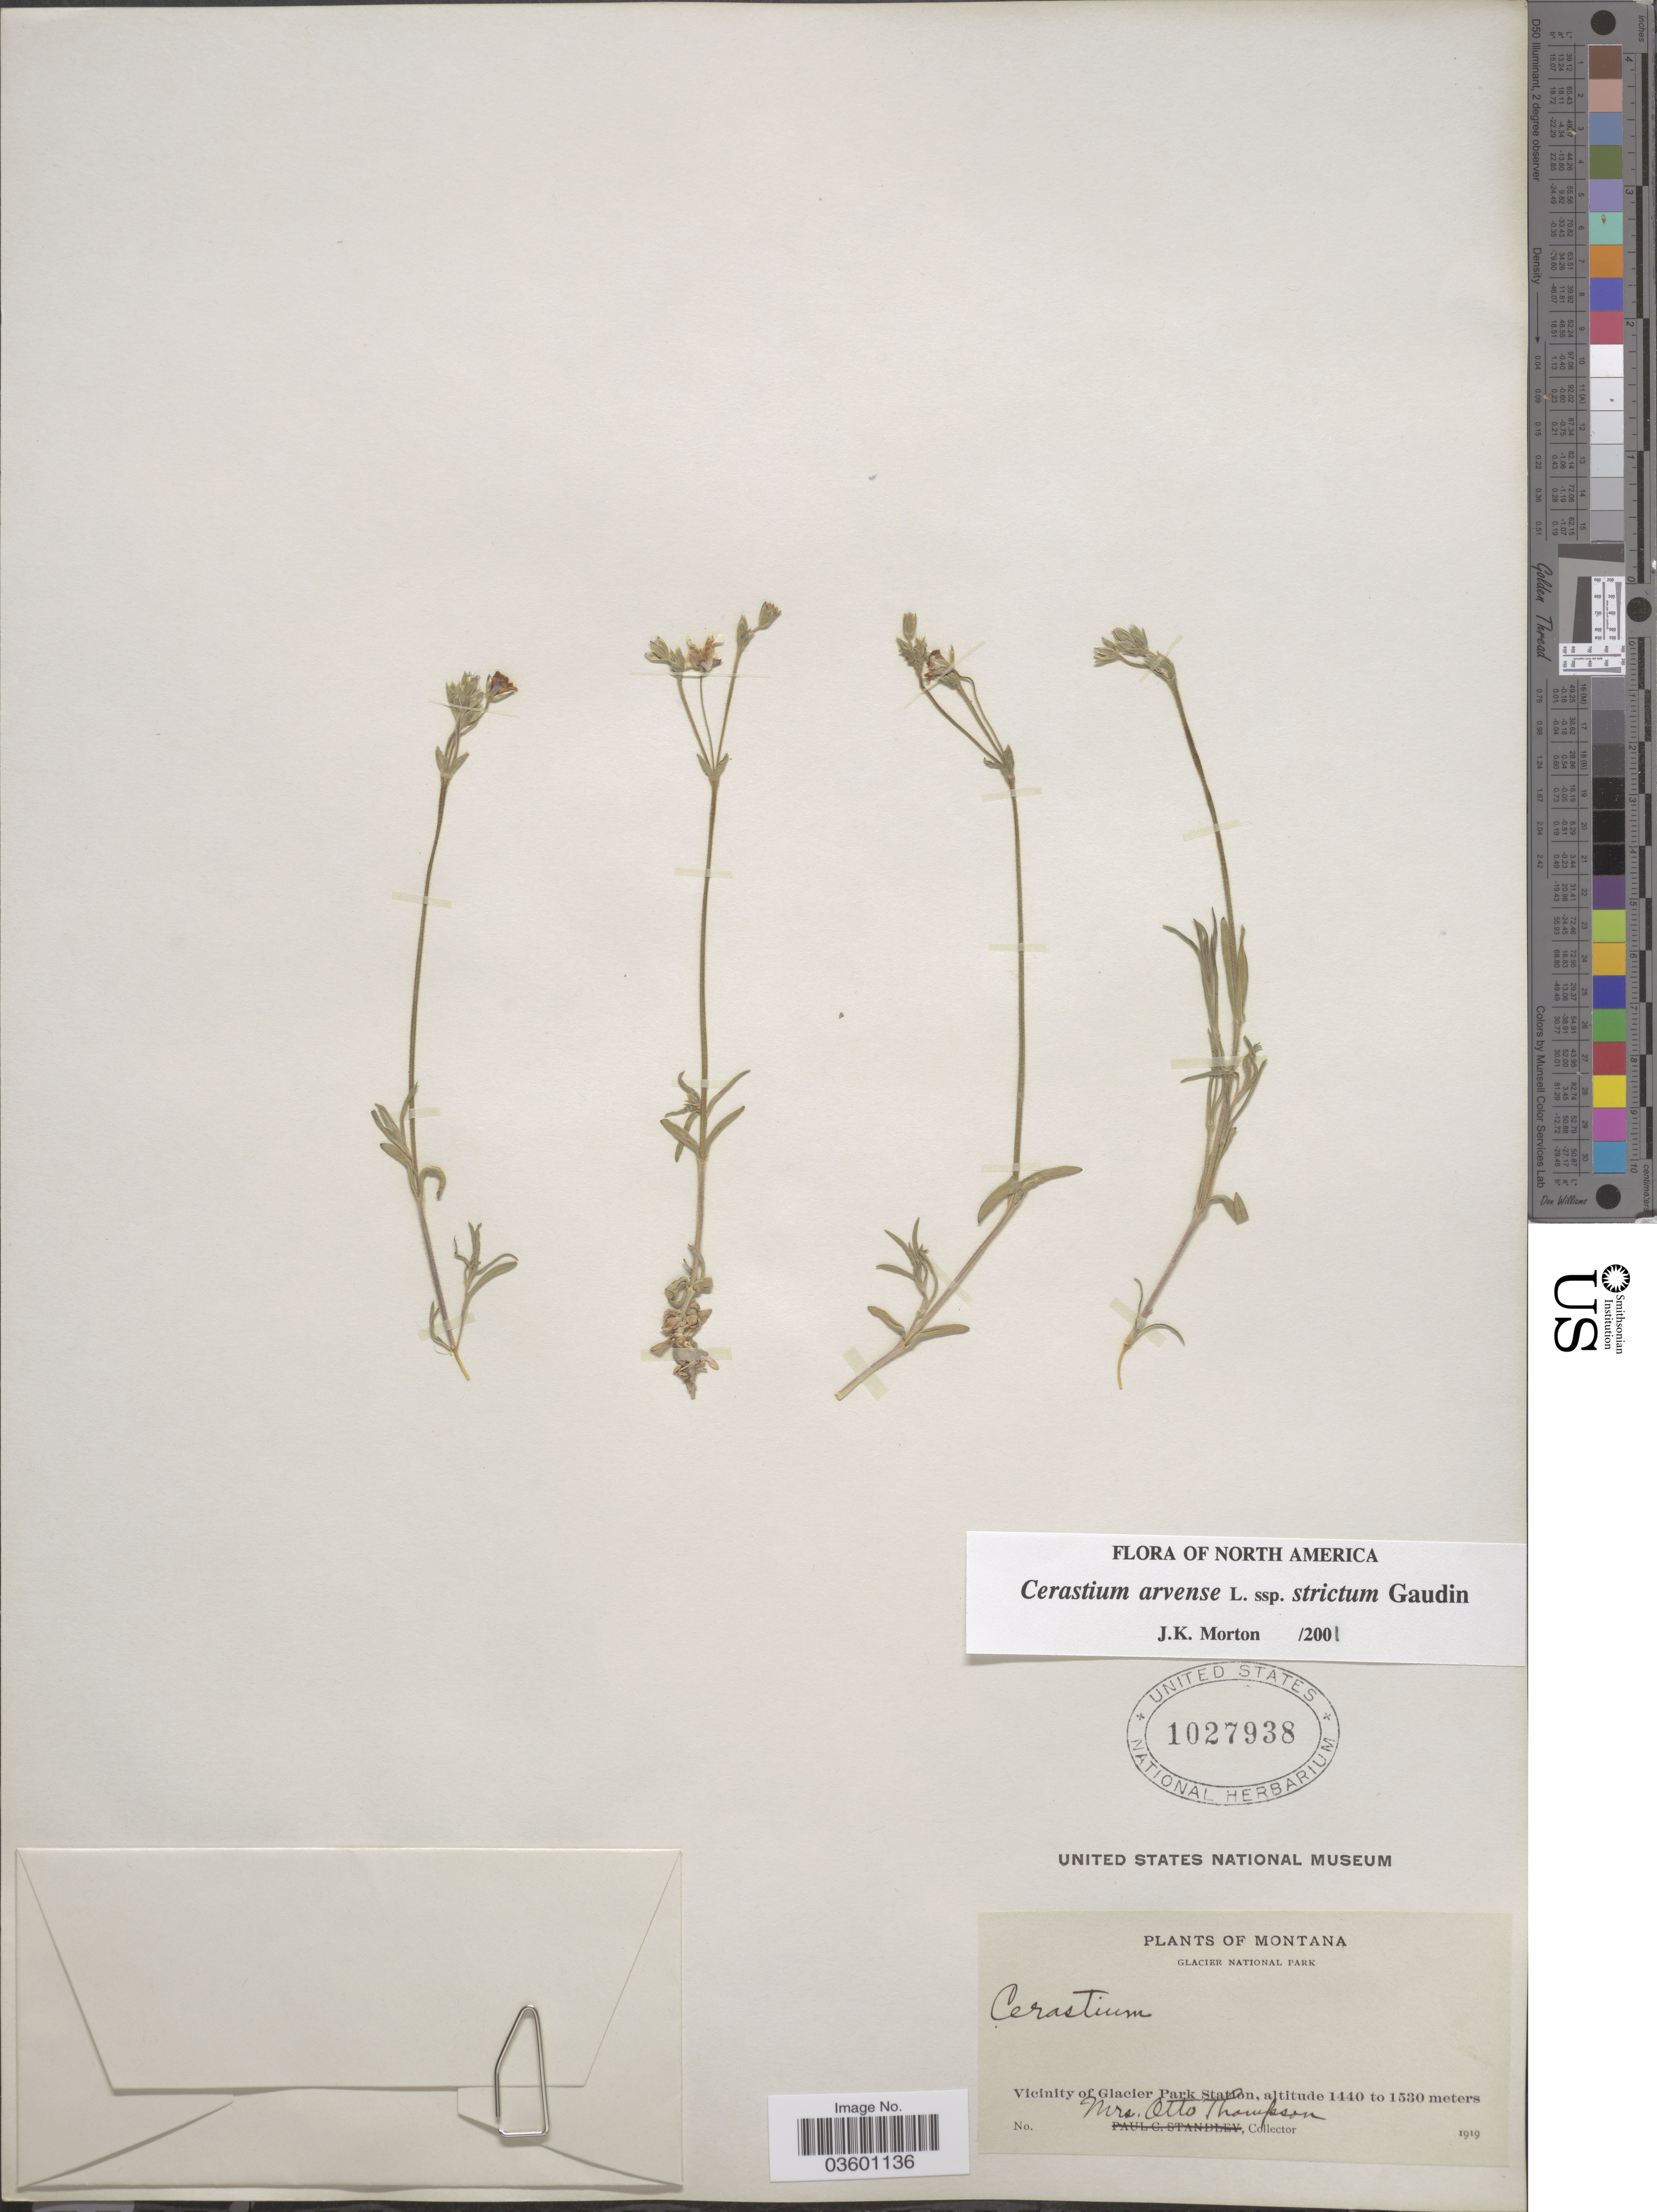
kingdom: Plantae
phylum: Tracheophyta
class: Magnoliopsida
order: Caryophyllales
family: Caryophyllaceae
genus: Cerastium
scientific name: Cerastium arvense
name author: L.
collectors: O. Thompson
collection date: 1919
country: United States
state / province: Montana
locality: Glacier National Park. Vicinity of Glacier Park Station.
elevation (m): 1440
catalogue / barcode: US 1027938